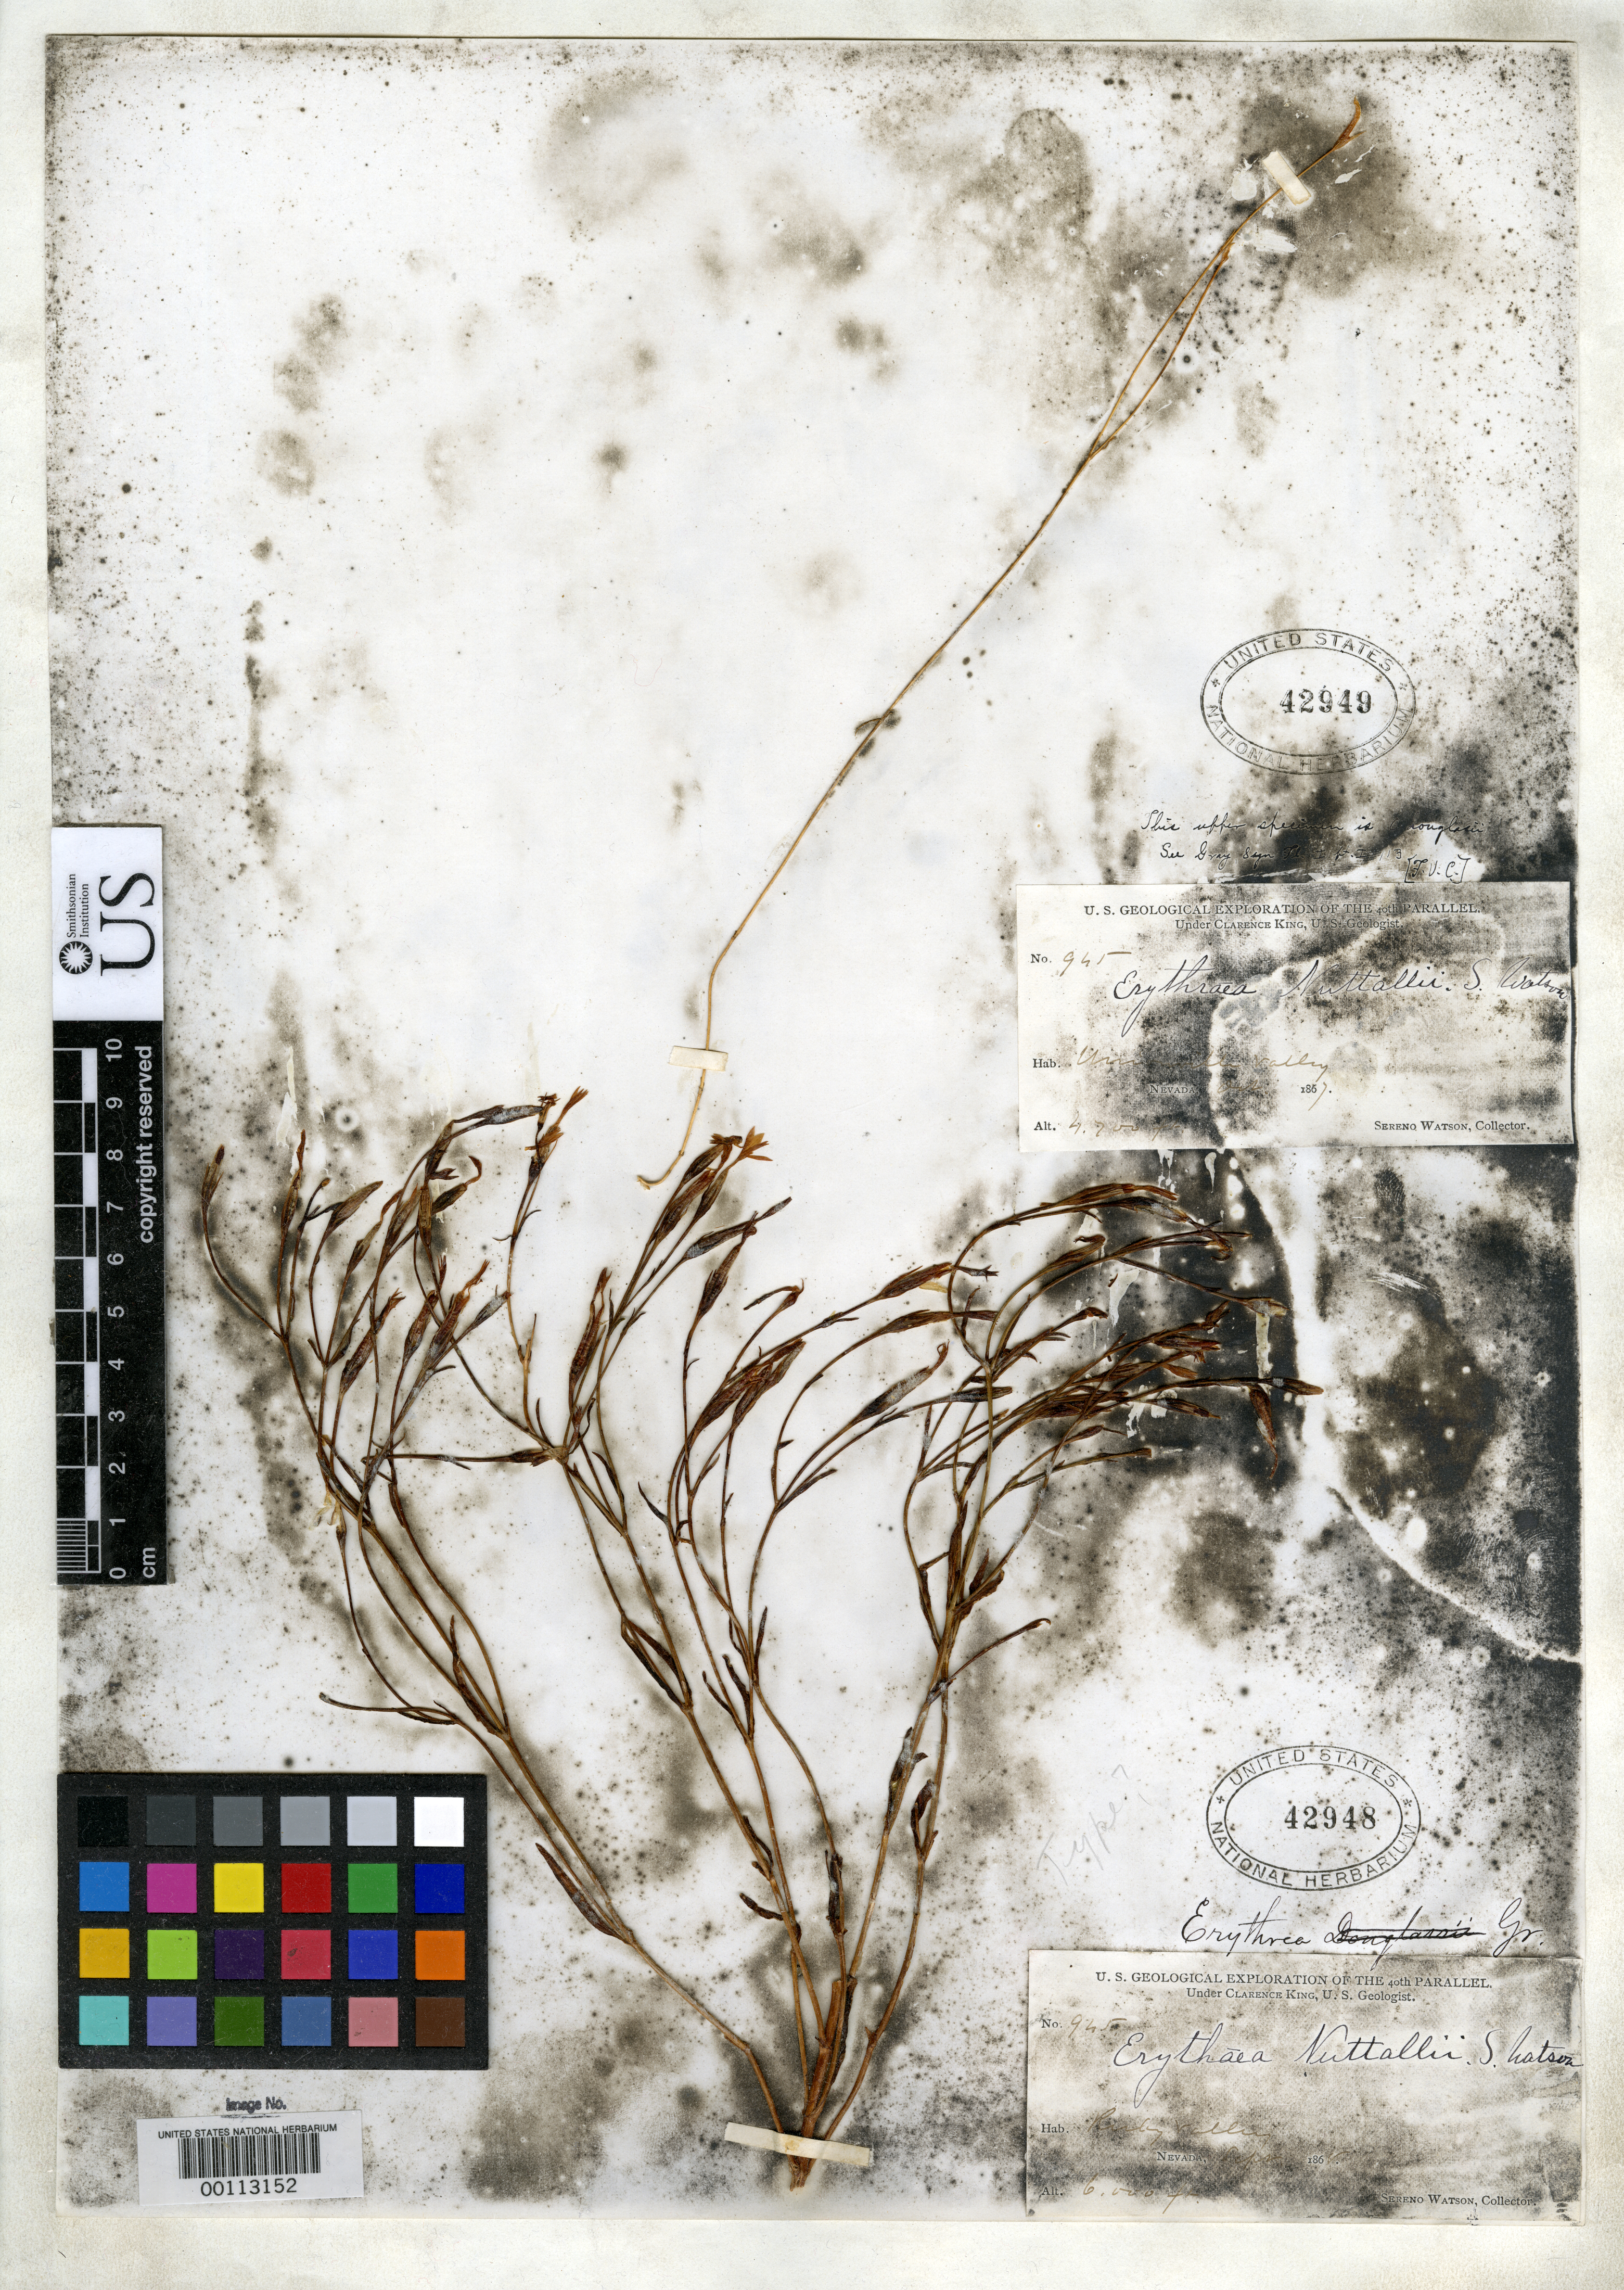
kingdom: Plantae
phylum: Tracheophyta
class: Magnoliopsida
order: Gentianales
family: Gentianaceae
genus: Erythraea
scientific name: Erythraea nuttallii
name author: S. Watson in C. King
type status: Syntype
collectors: S. Watson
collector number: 945 p.p.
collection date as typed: Sep 1868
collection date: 1868-09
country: United States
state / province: Nevada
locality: Ruby Valleys.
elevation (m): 1372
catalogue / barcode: US 42948